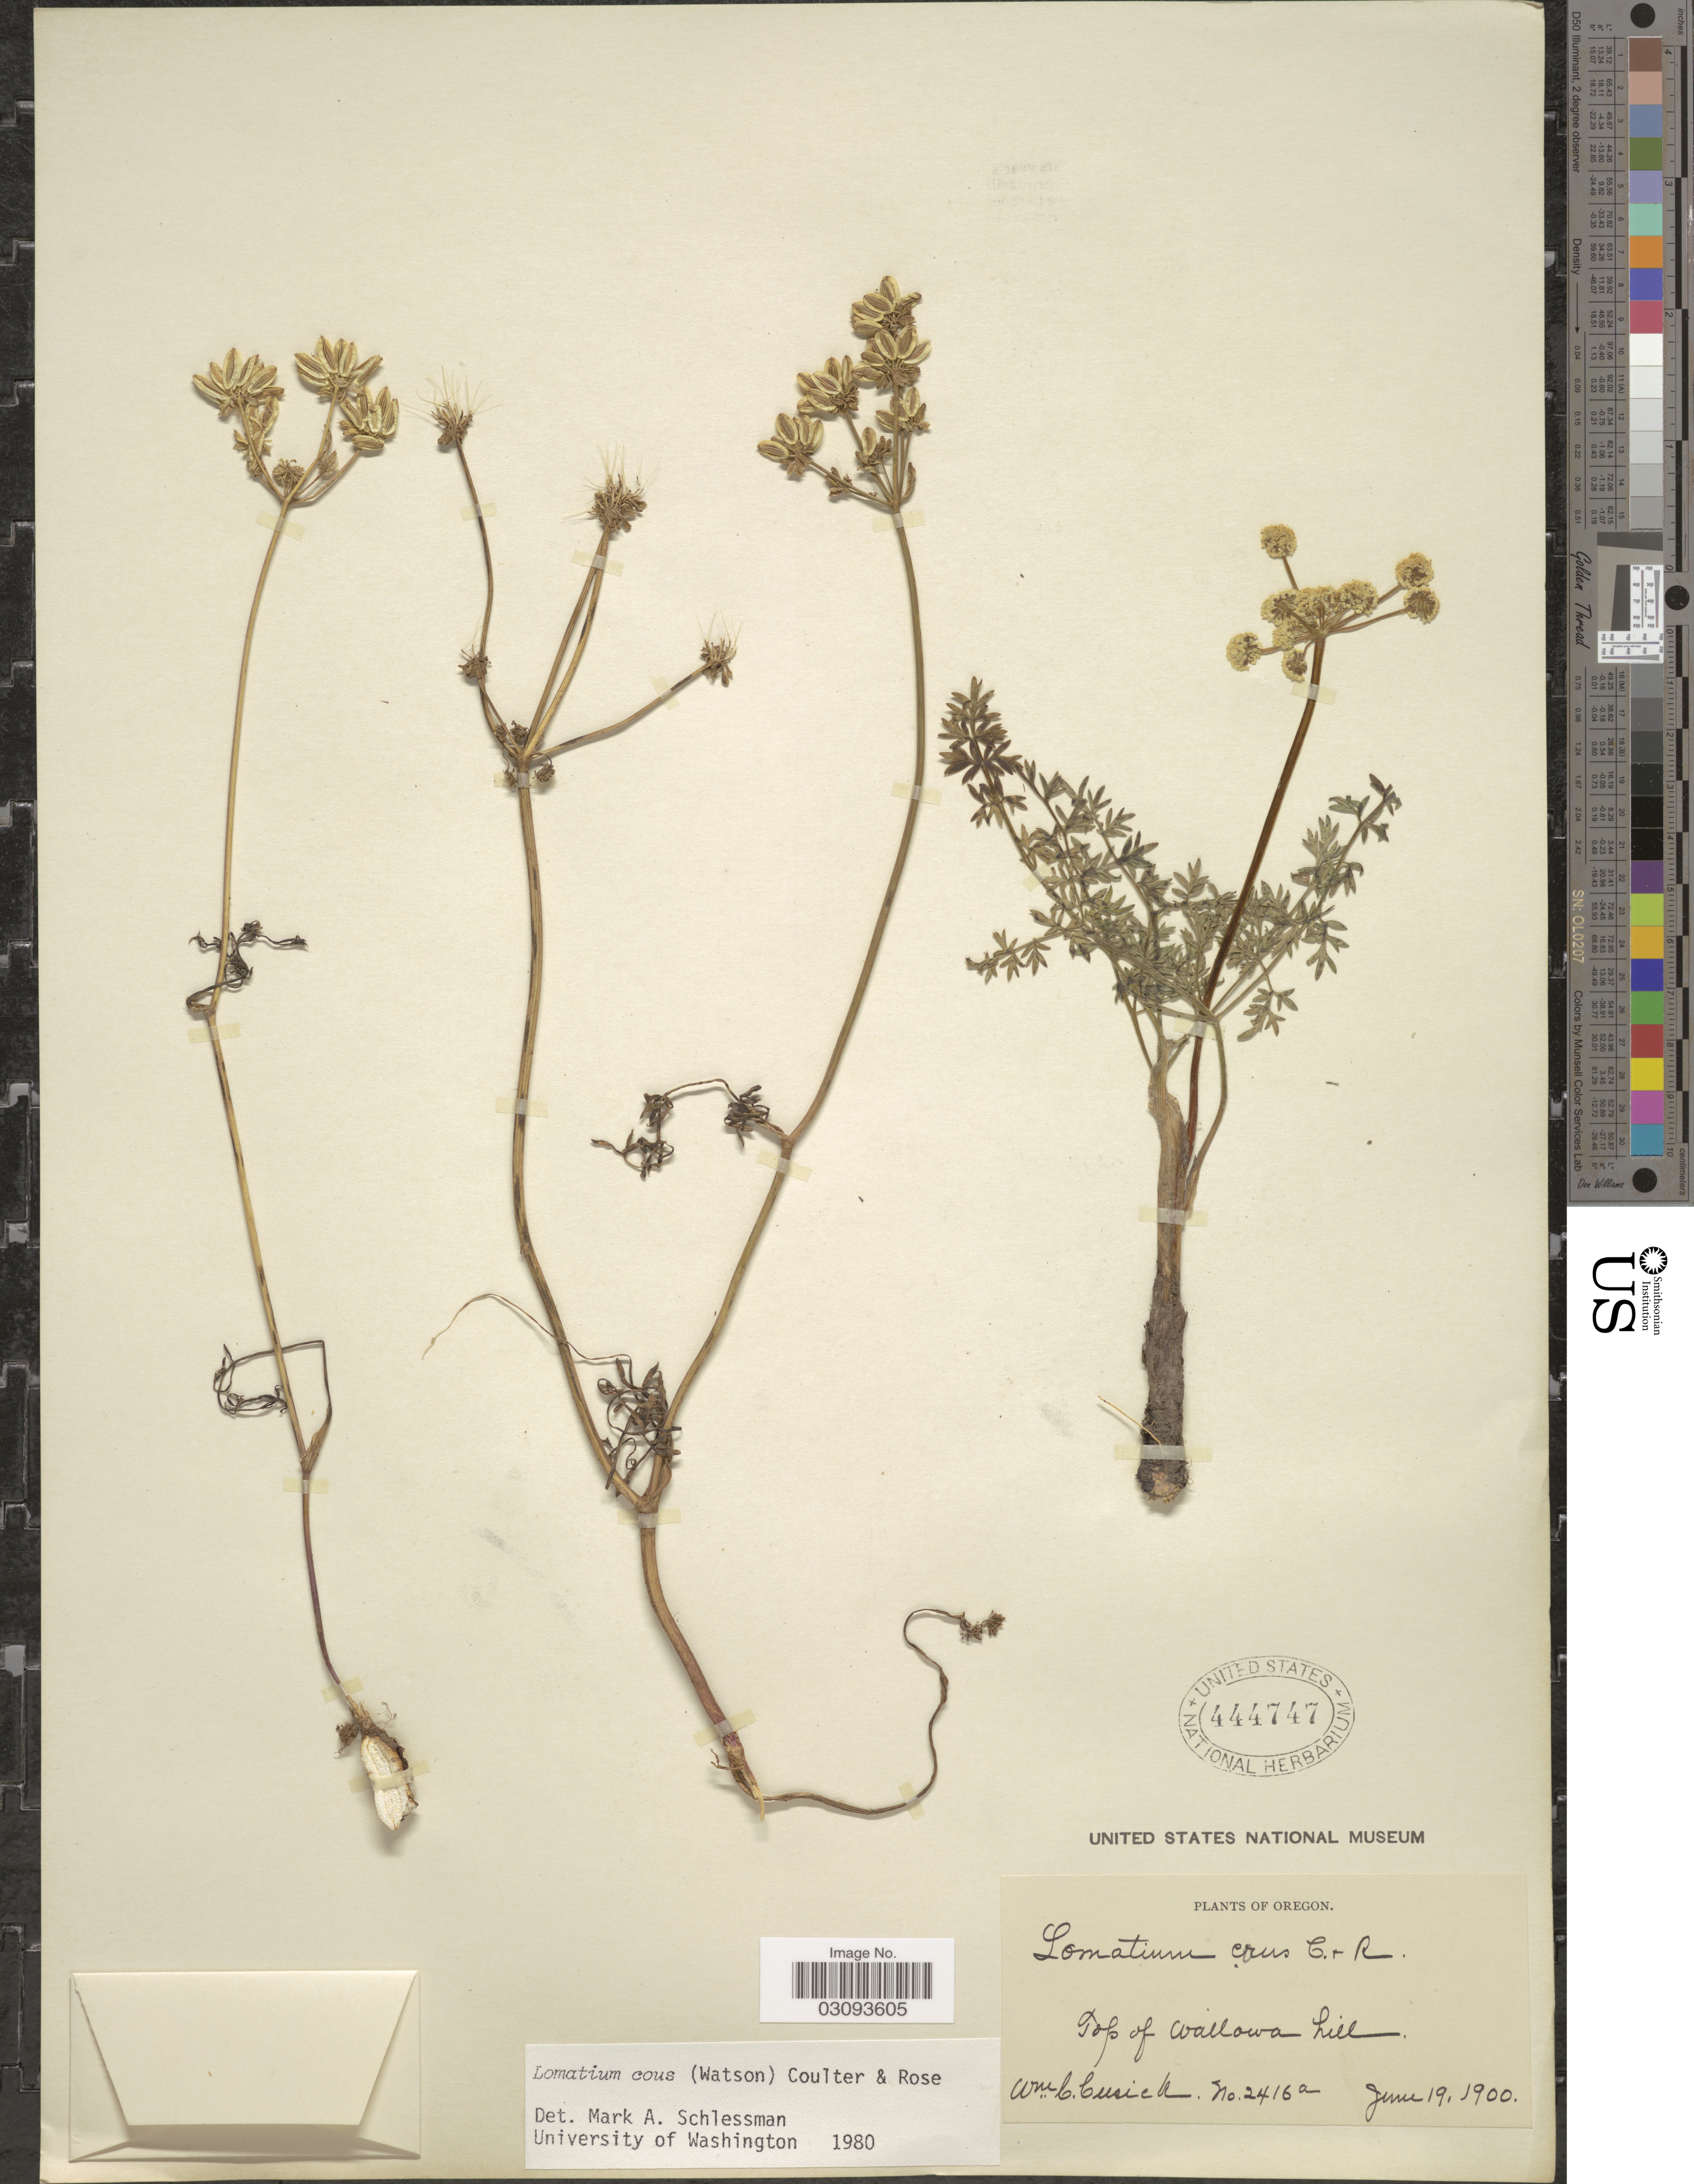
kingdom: Plantae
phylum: Tracheophyta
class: Magnoliopsida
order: Apiales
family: Apiaceae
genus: Lomatium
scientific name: Lomatium cous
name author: (S. Watson) J.M. Coult. & Rose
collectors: W. C. Cusick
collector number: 2416a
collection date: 1900-06-19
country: United States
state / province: Oregon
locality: Top of Wallowa hill.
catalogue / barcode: US 444747